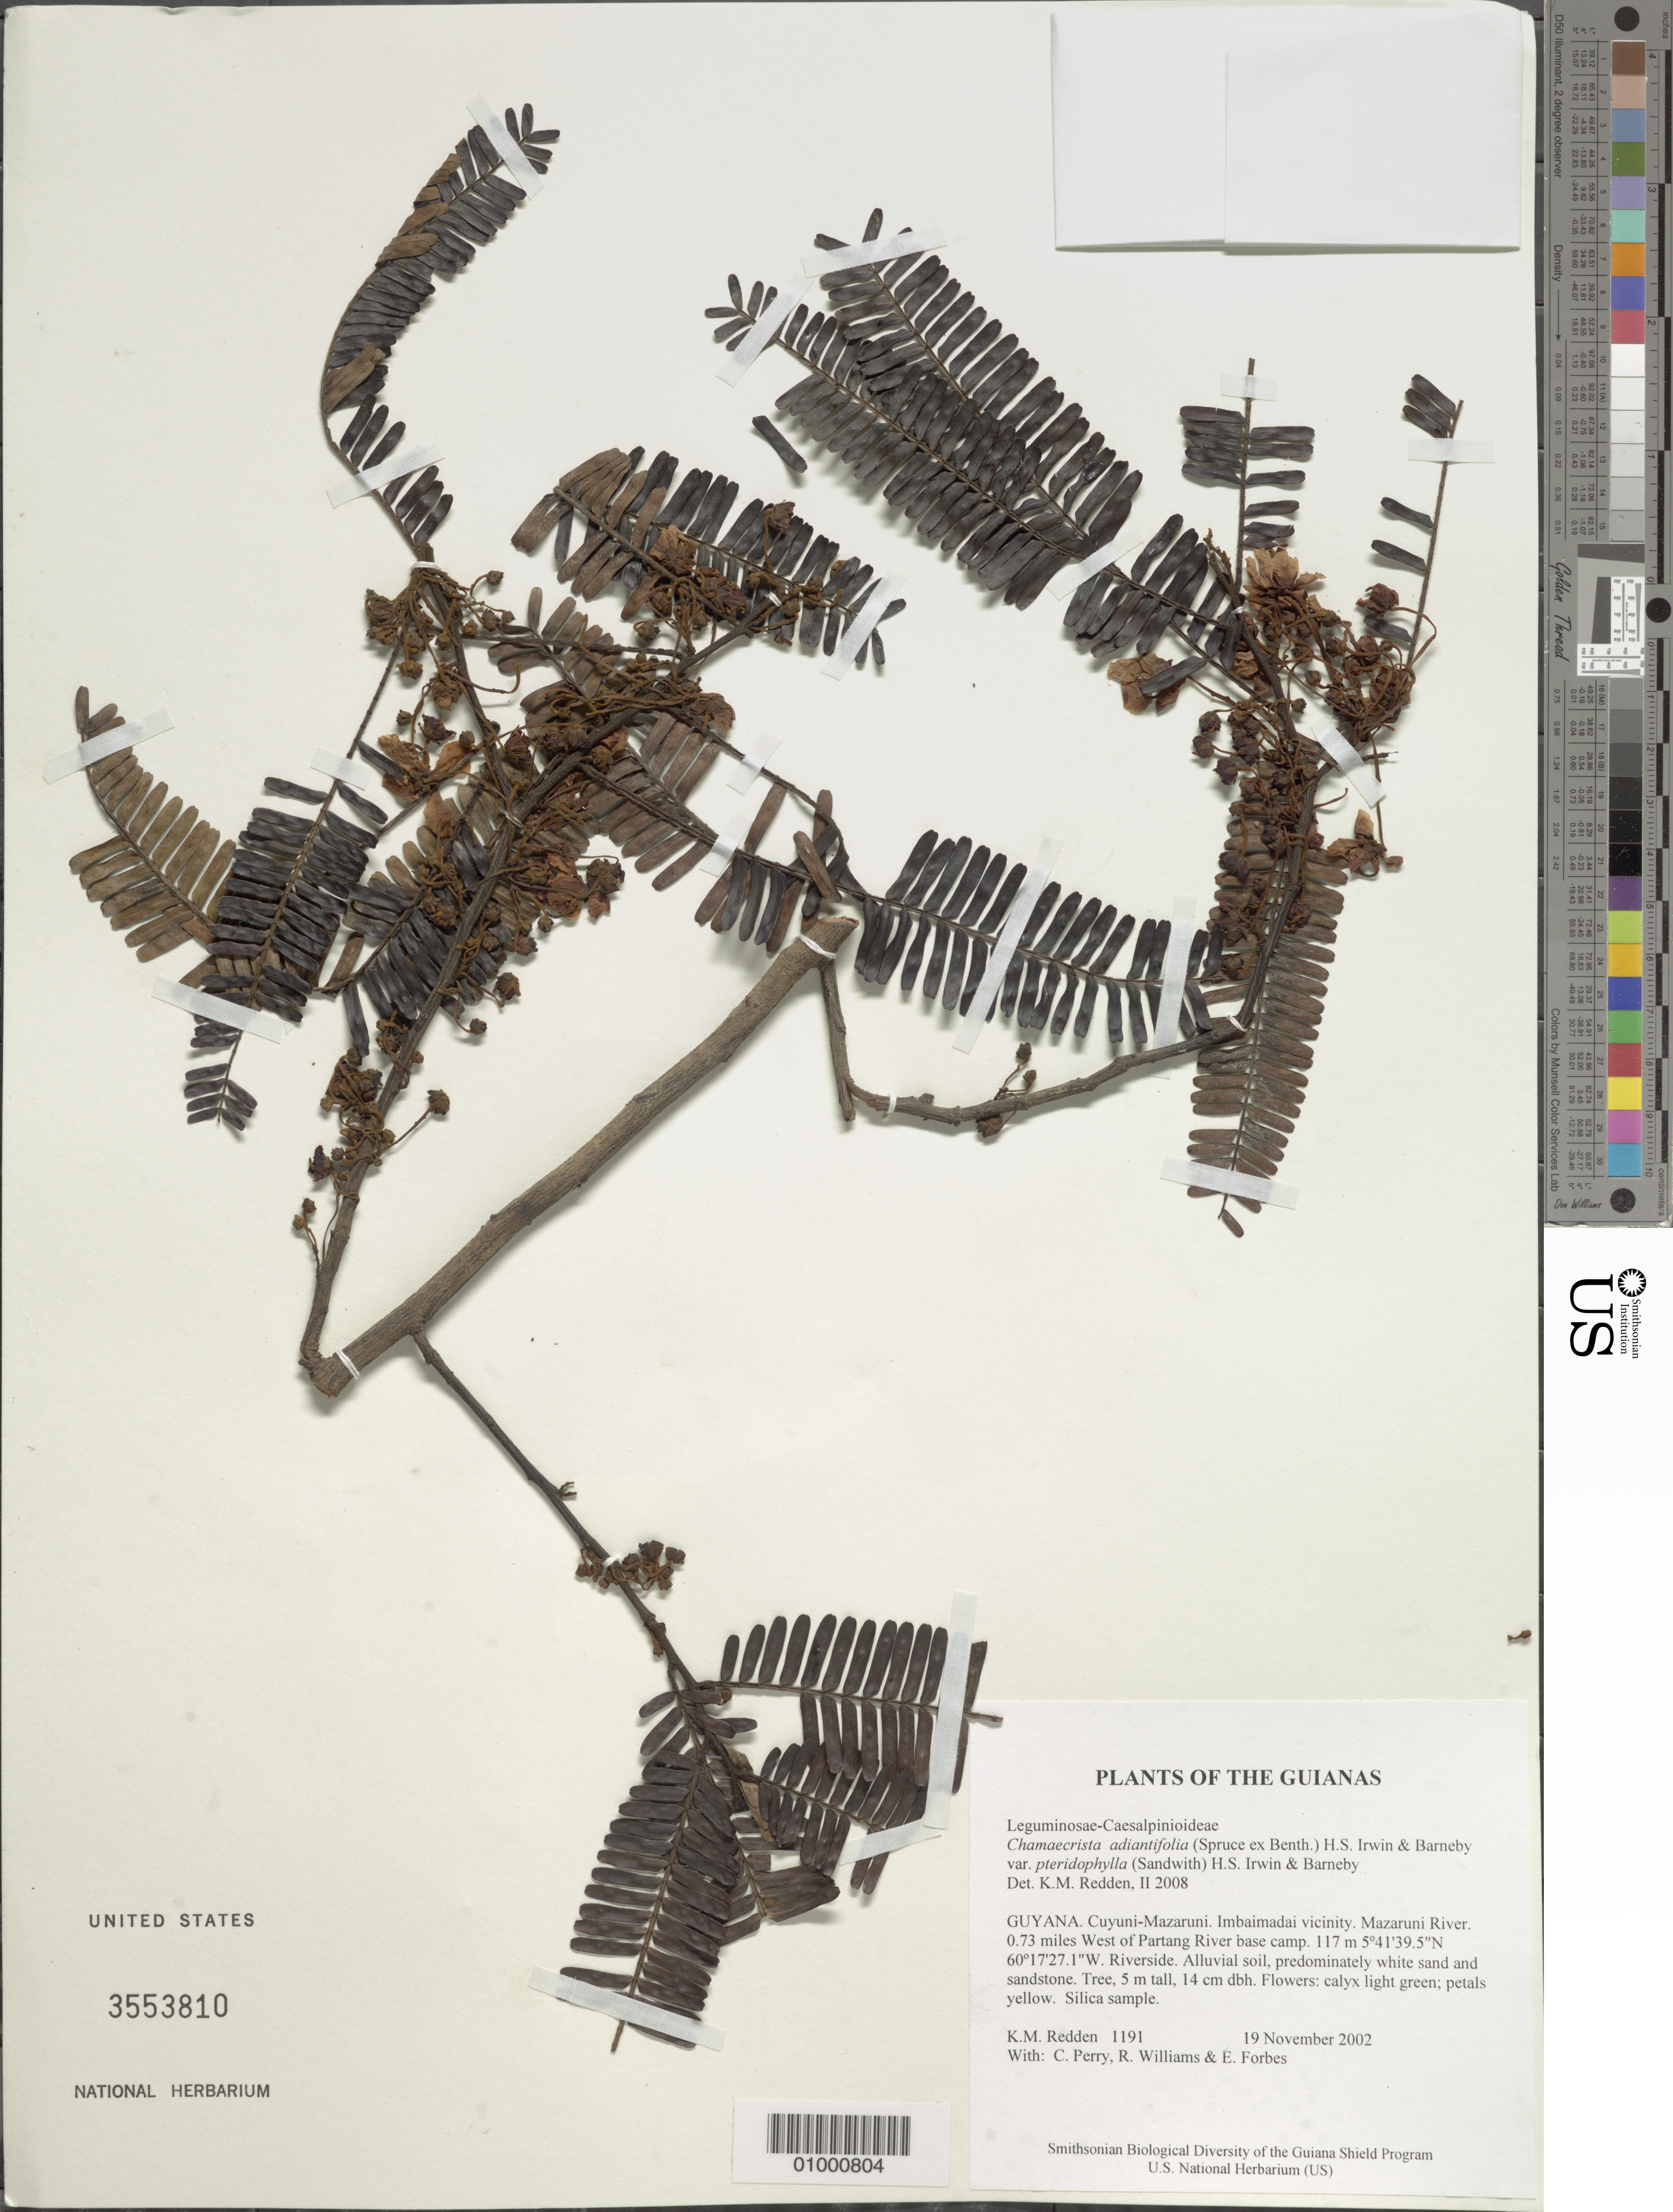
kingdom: Plantae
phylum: Tracheophyta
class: Magnoliopsida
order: Fabales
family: Fabaceae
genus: Chamaecrista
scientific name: Chamaecrista adiantifolia var. pteridophylla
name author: (Sandwith) H.S. Irwin & Barneby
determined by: Redden, K. M.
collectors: K. M. Redden, C. Perry, R. Williams & E. Forbes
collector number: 1191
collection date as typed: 19 November 2002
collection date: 2002-11-19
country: Guyana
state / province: Cuyuni-Mazaruni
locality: Imbaimadai vicinity. Mazaruni River. 0.73 miles West of Partang River base camp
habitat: Riverside. Alluvial soil, predominately white sand and sandstone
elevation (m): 117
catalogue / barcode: US 3553810